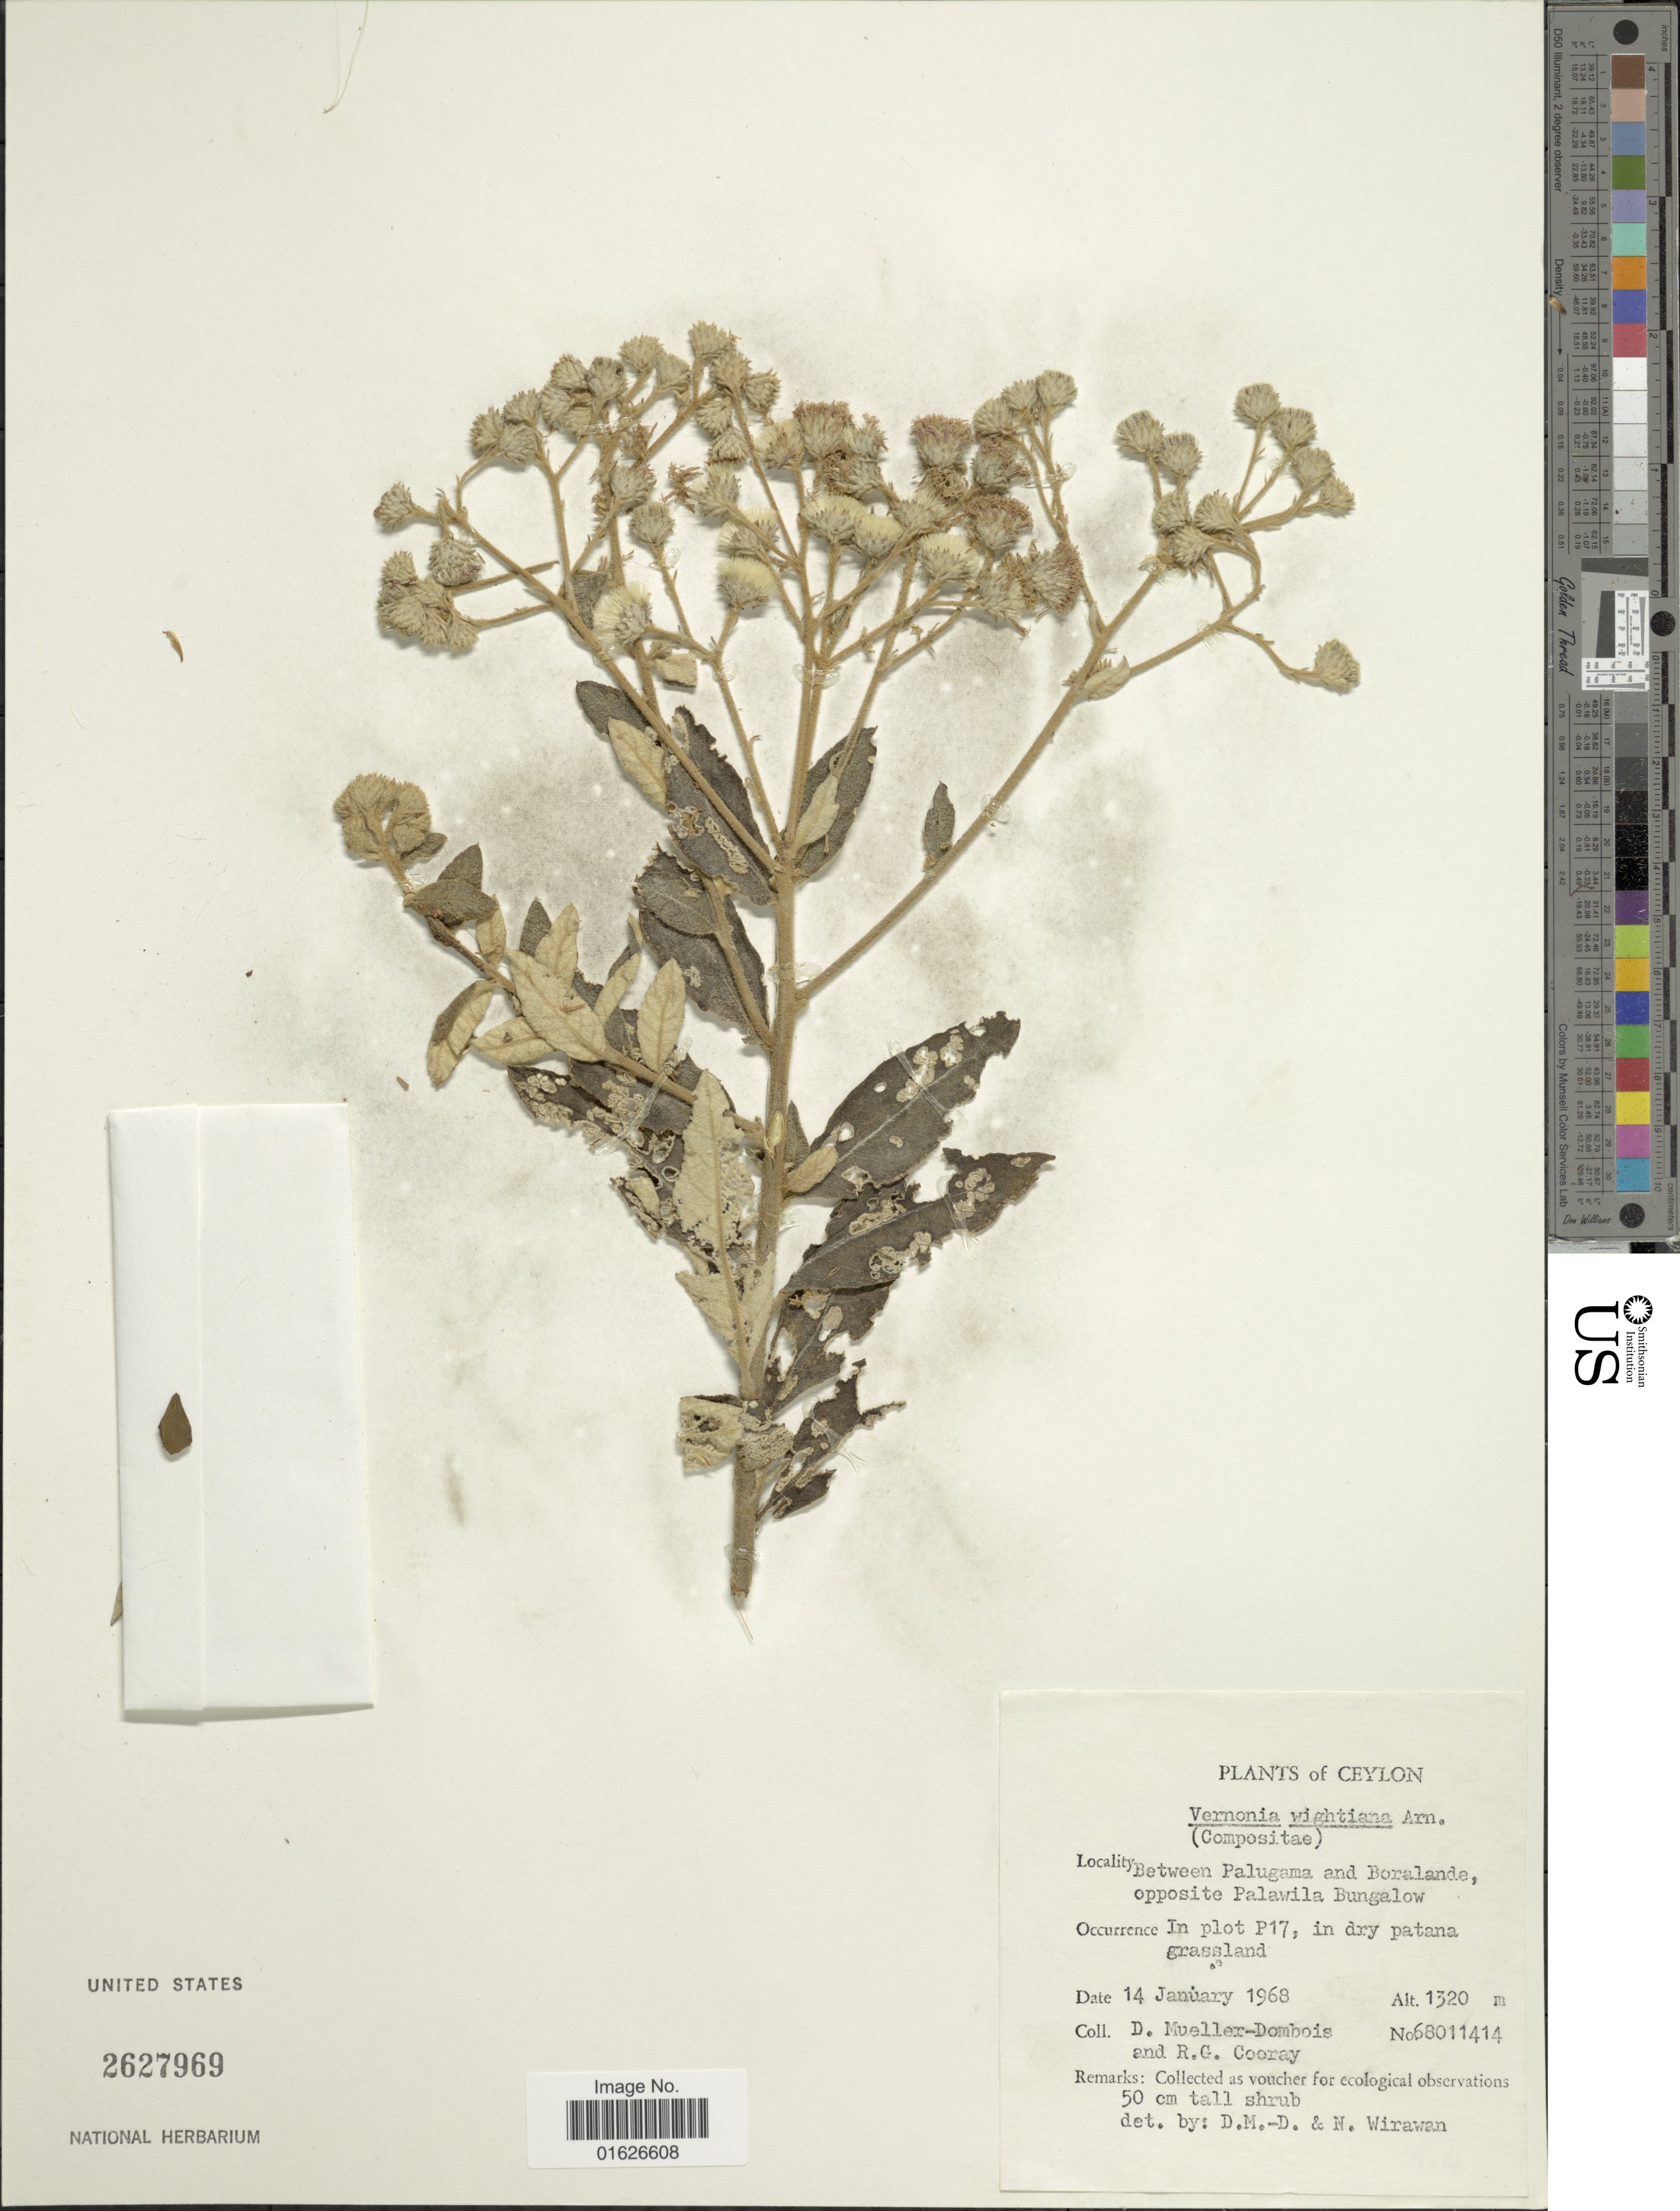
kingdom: Plantae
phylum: Tracheophyta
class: Magnoliopsida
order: Asterales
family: Asteraceae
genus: Uniyala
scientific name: Uniyala wightiana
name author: (Arn.) H. Rob. & Skvarla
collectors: D. Mueller-Dombois & R. Cooray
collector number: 68011414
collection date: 1968-01-14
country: Sri Lanka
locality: Ceylon, between Palugama and Boralande opposite Palawila Bungalow.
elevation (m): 1320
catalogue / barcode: US 2627969